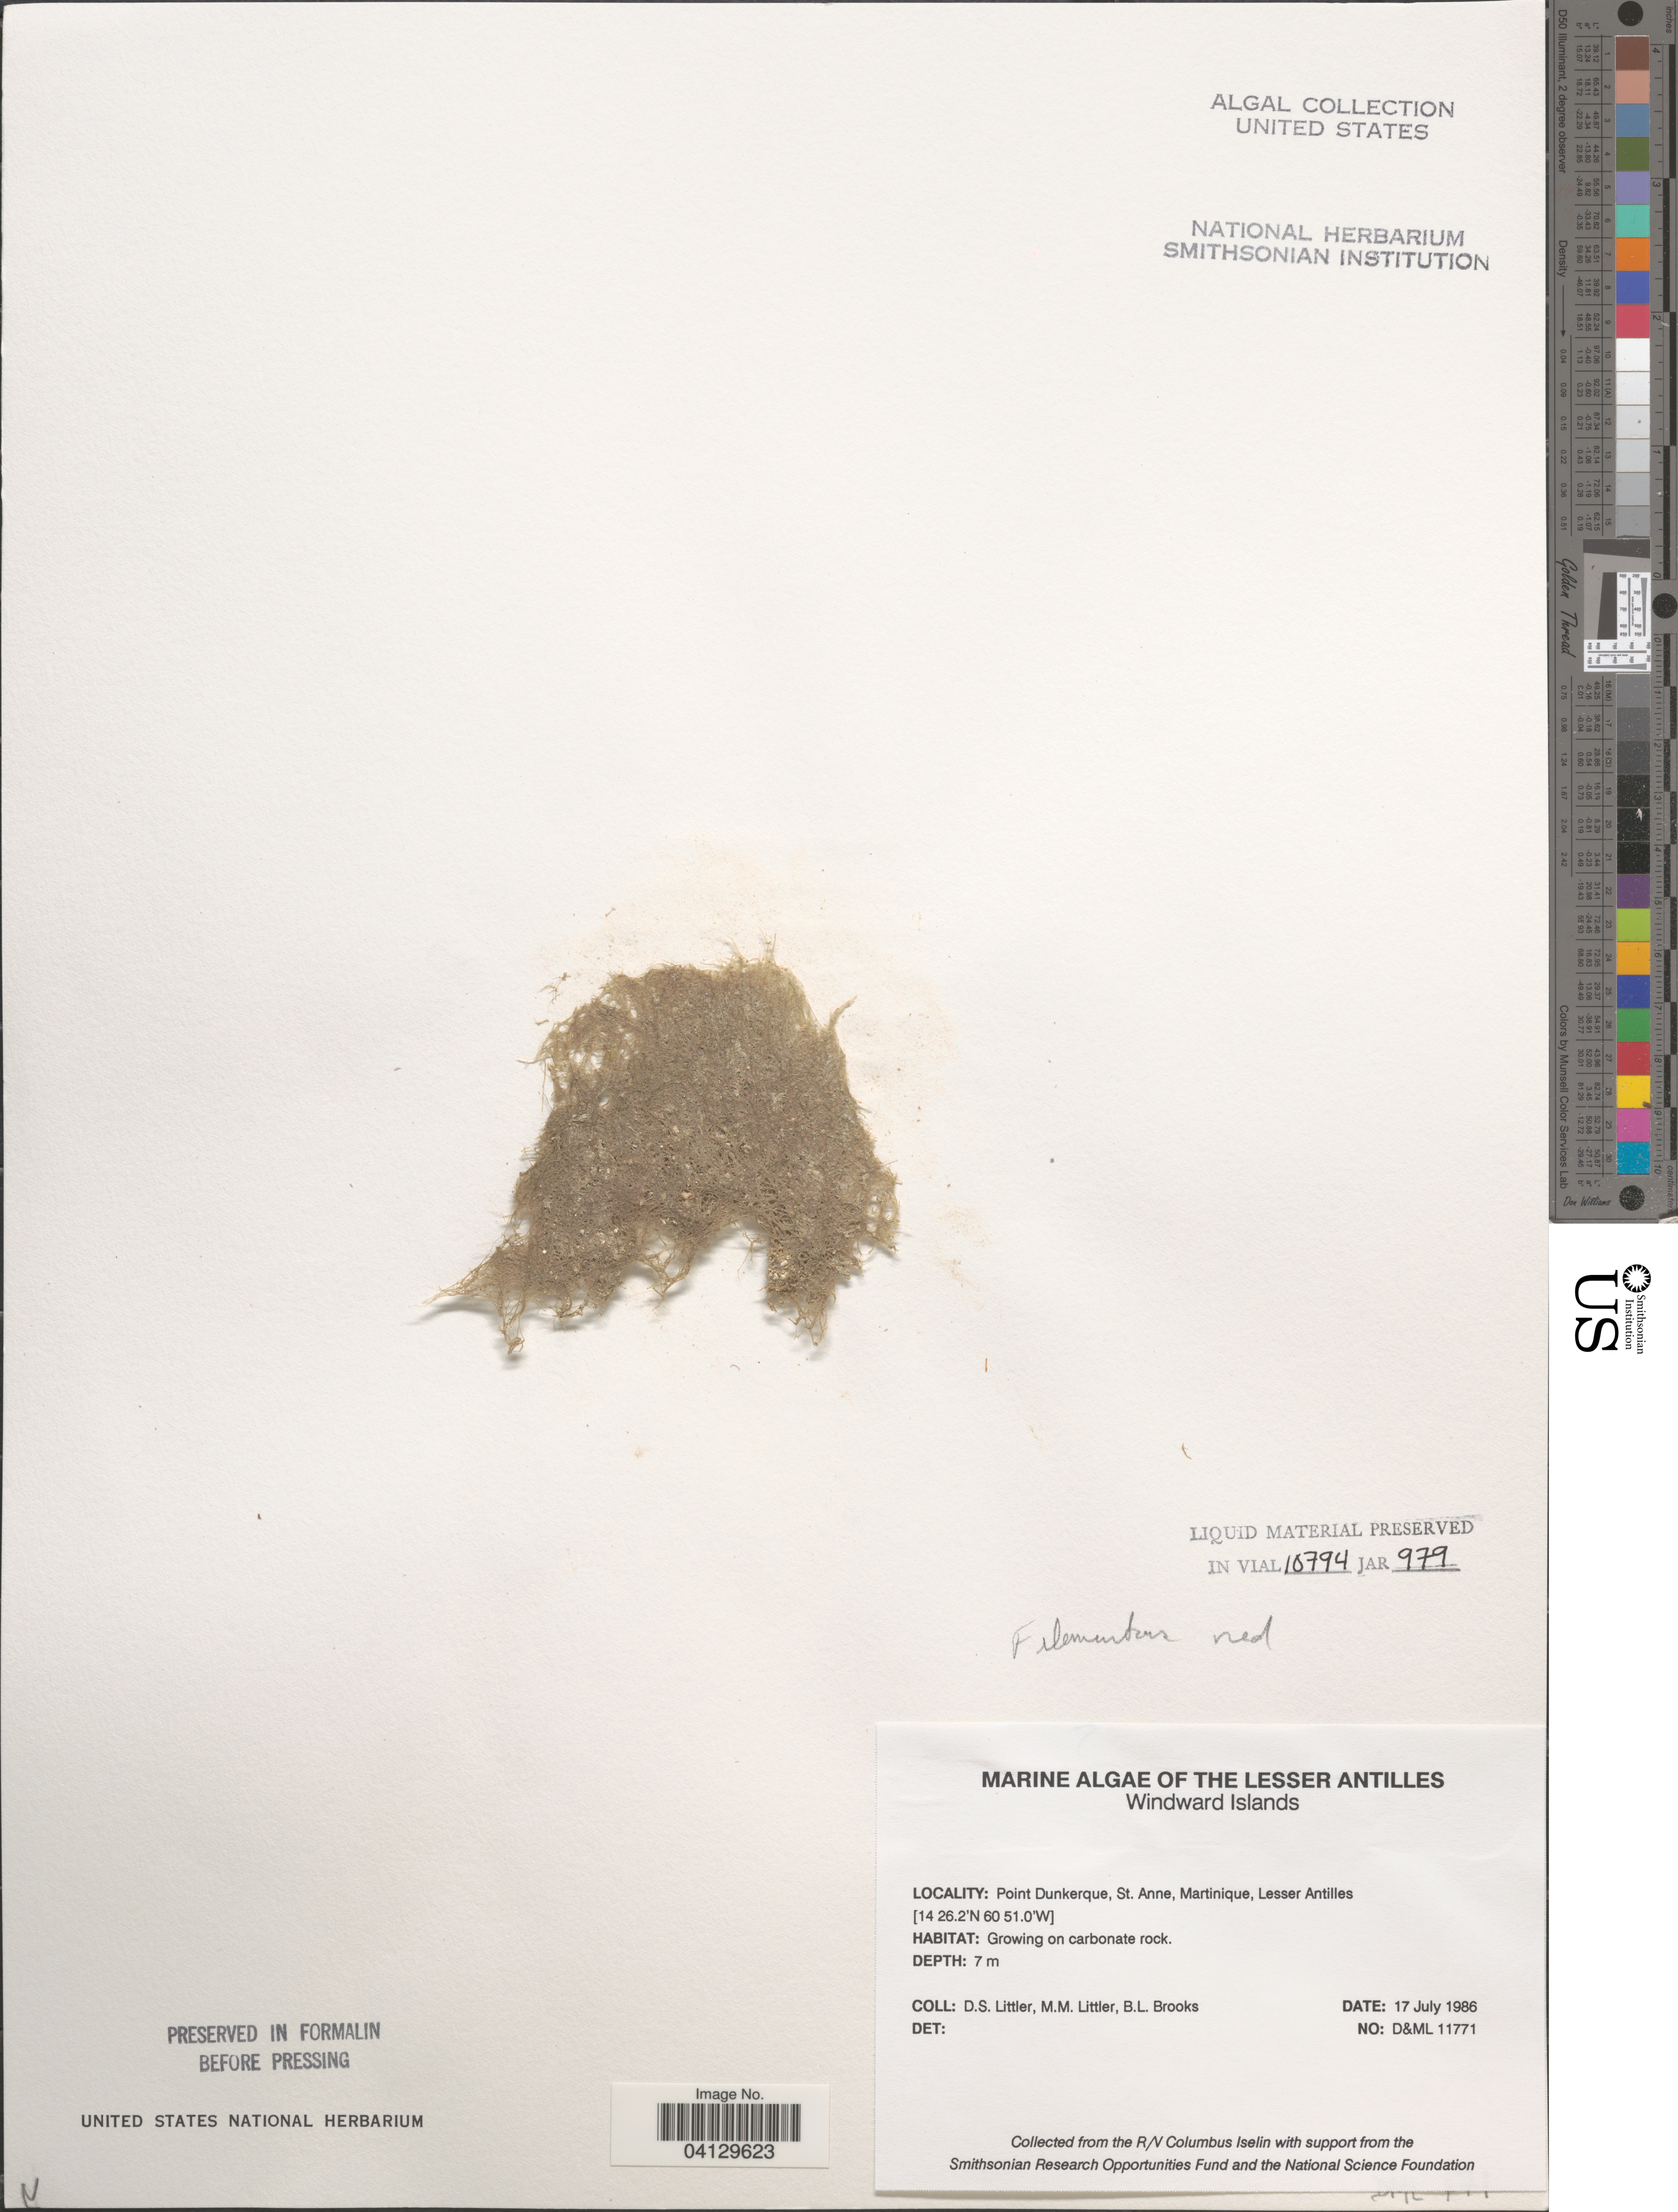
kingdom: Plantae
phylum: Rhodophyta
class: Florideophyceae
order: Corallinales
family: Corallinaceae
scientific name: Crustose Coralline Algae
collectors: D. S. Littler & B. Brooks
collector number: D&ML11771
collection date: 1986-07-17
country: Martinique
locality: The Lesser Antilles. Windward Islands. Point Dunkerque, St. Anne.